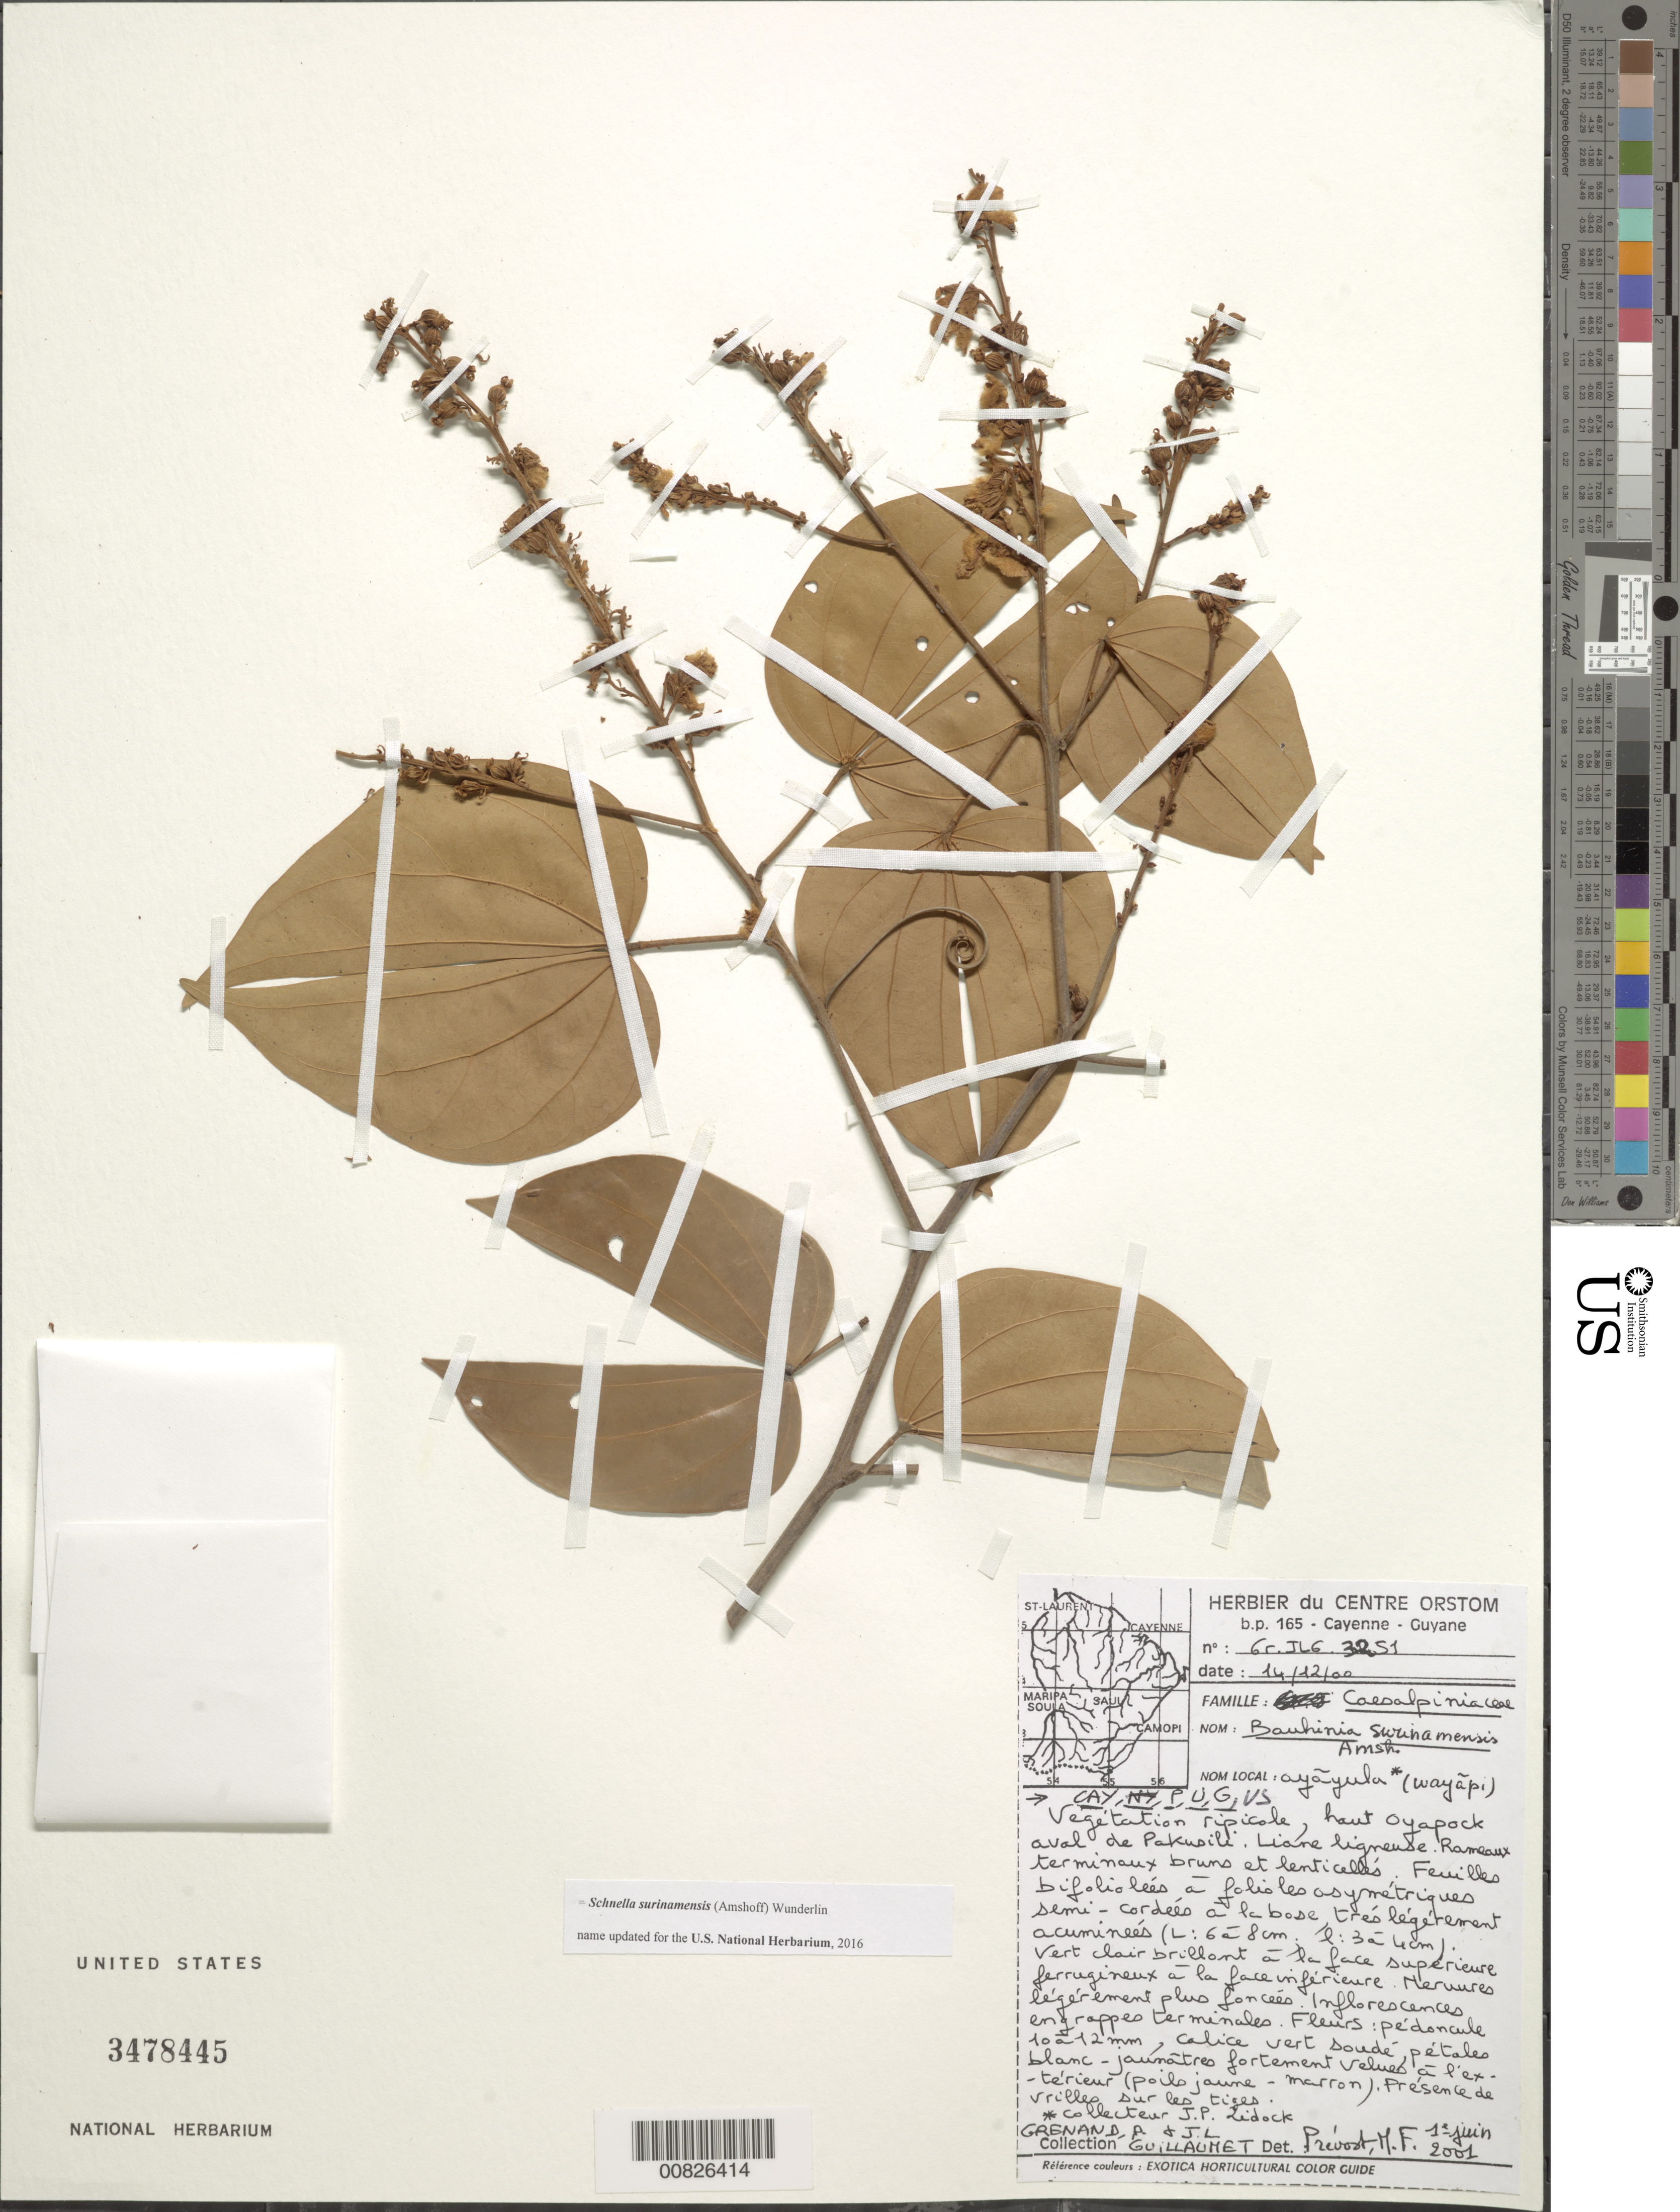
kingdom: Plantae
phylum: Tracheophyta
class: Magnoliopsida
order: Fabales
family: Fabaceae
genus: Schnella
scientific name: Schnella surinamensis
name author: (Amshoff) Wunderlin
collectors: J. Zidock, P. Grenand & J. Guillaumet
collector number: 3251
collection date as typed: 14-Dec-00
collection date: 2000-12-14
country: French Guiana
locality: Haut Oyapock, aval de Pakusili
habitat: Riparian vegetation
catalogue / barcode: US 3478445